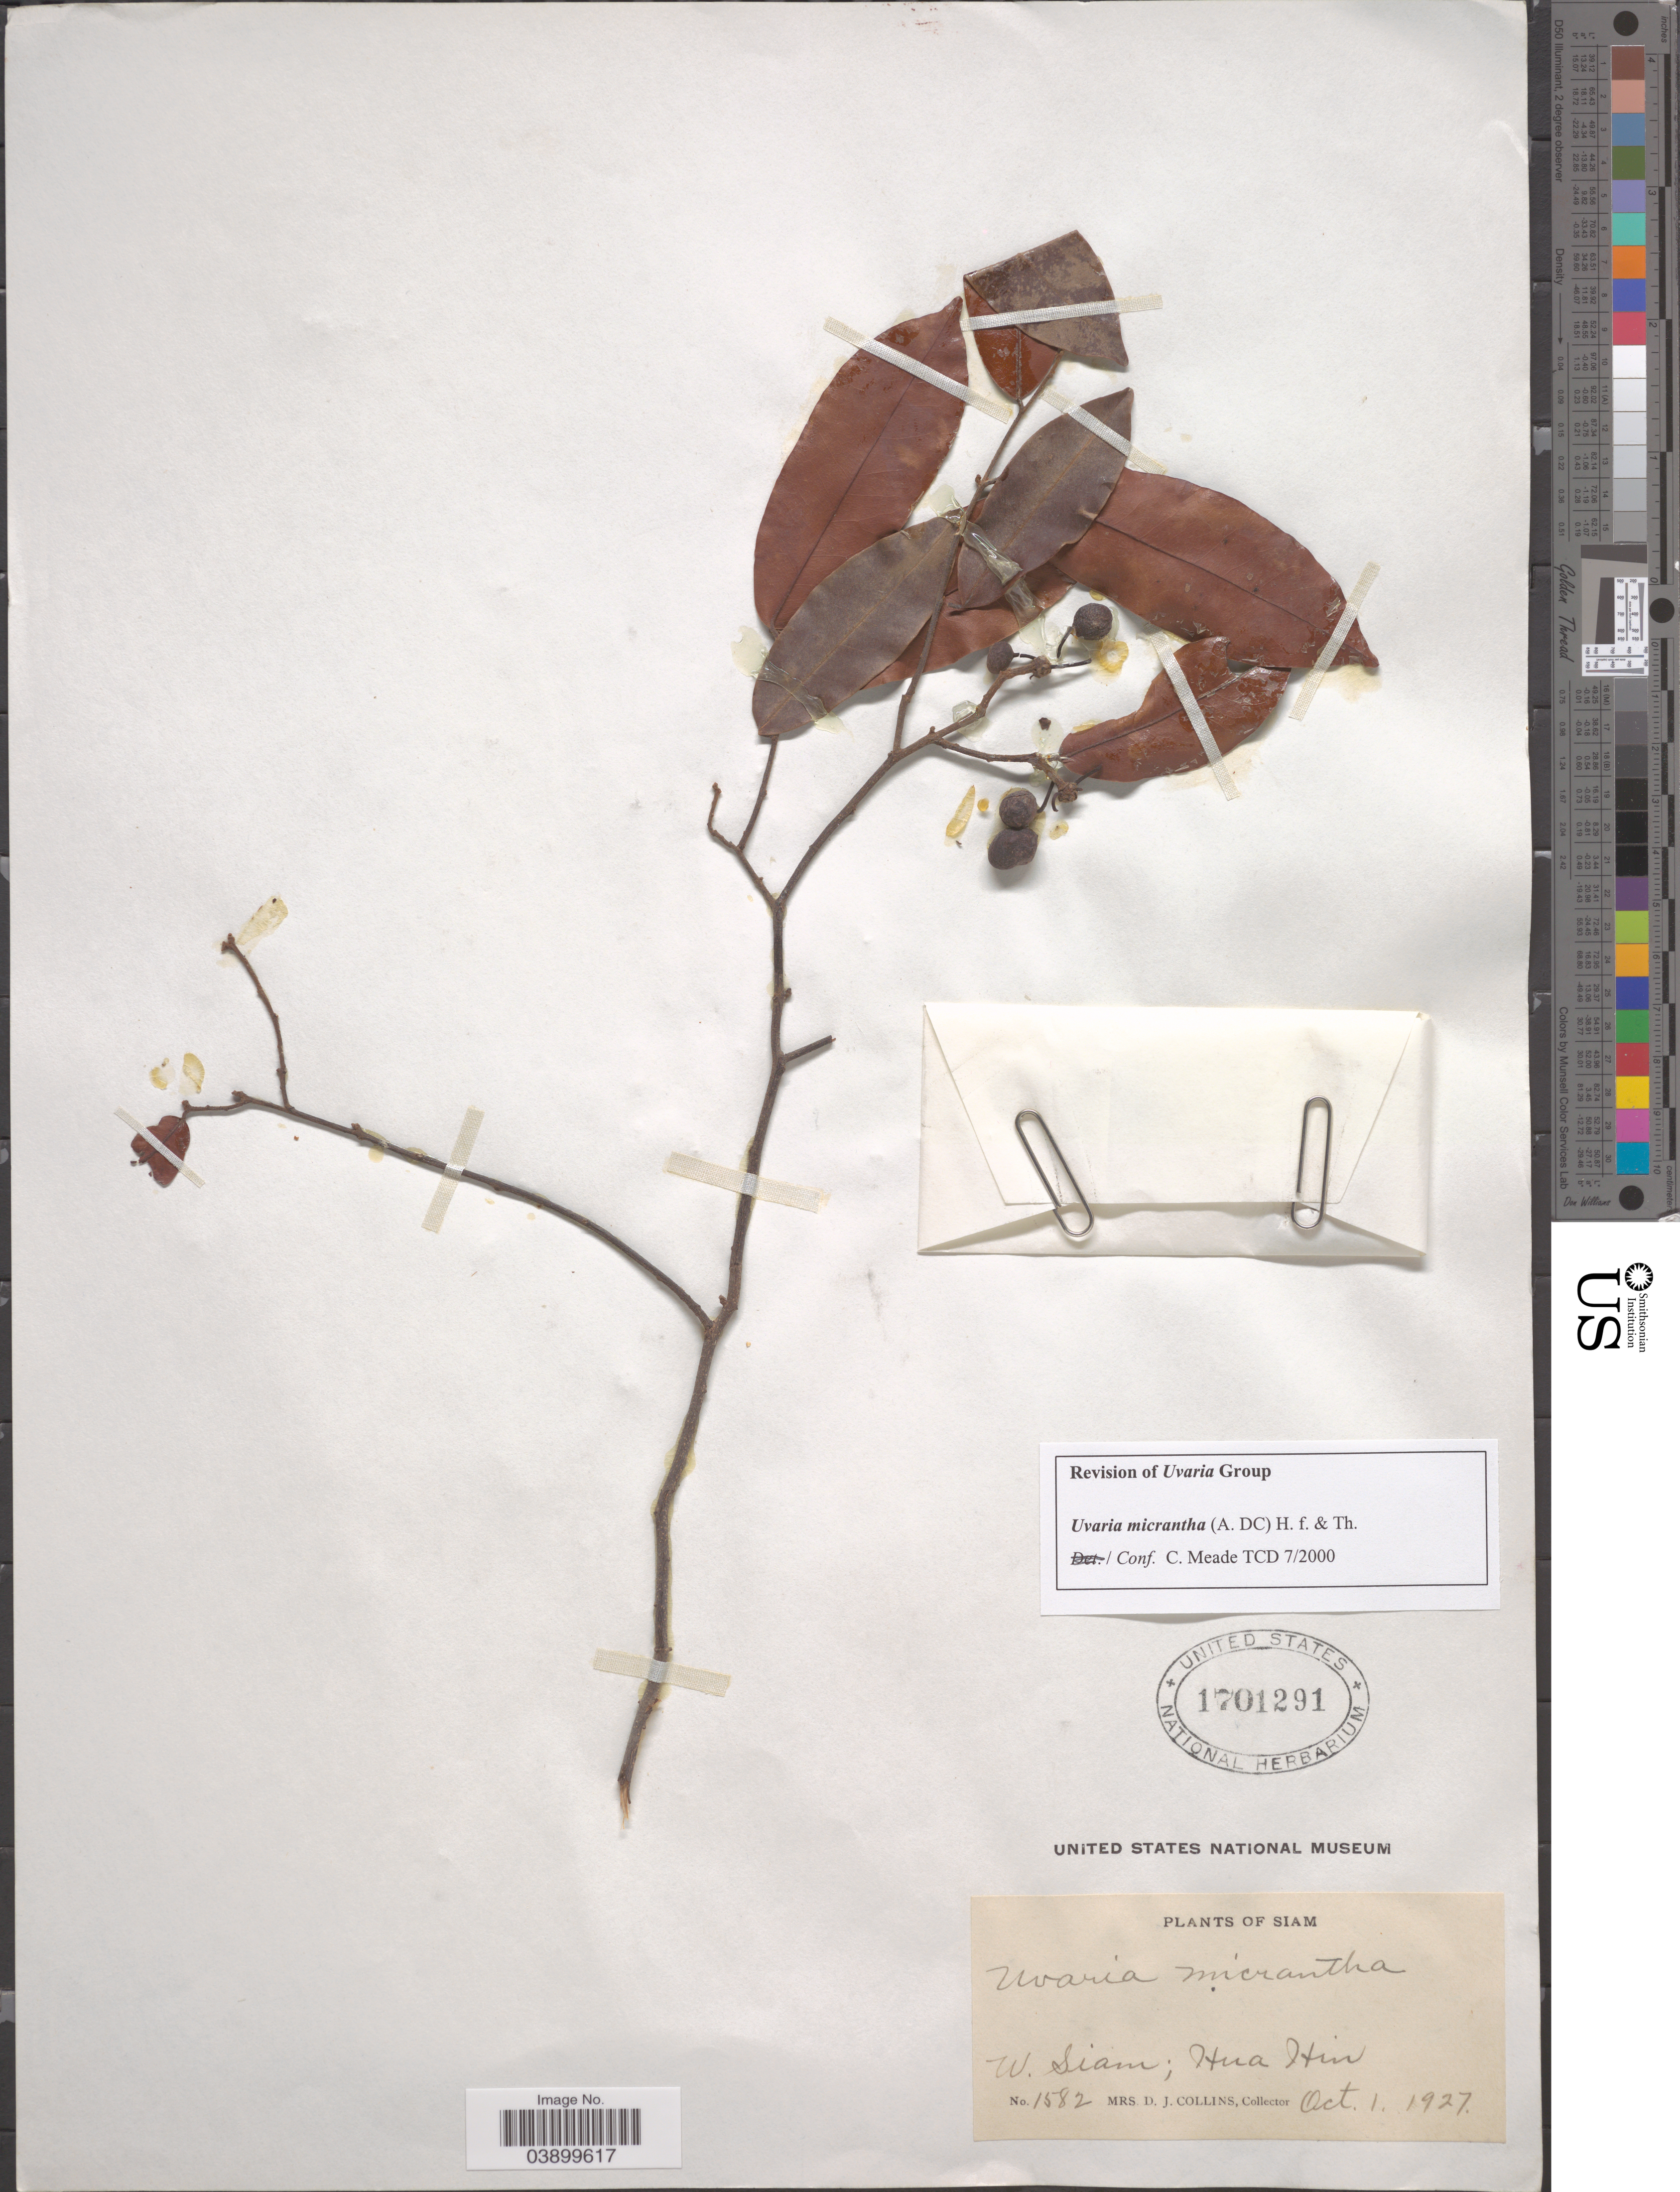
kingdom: Plantae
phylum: Tracheophyta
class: Magnoliopsida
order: Magnoliales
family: Annonaceae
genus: Uvaria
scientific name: Uvaria micrantha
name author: (A. DC.) Hook. f. & Thomson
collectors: Mrs. D. J. Collins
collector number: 1582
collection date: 1927-10-01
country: Thailand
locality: Siam. W. Siam; Hua Hin.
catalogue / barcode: US 1701291